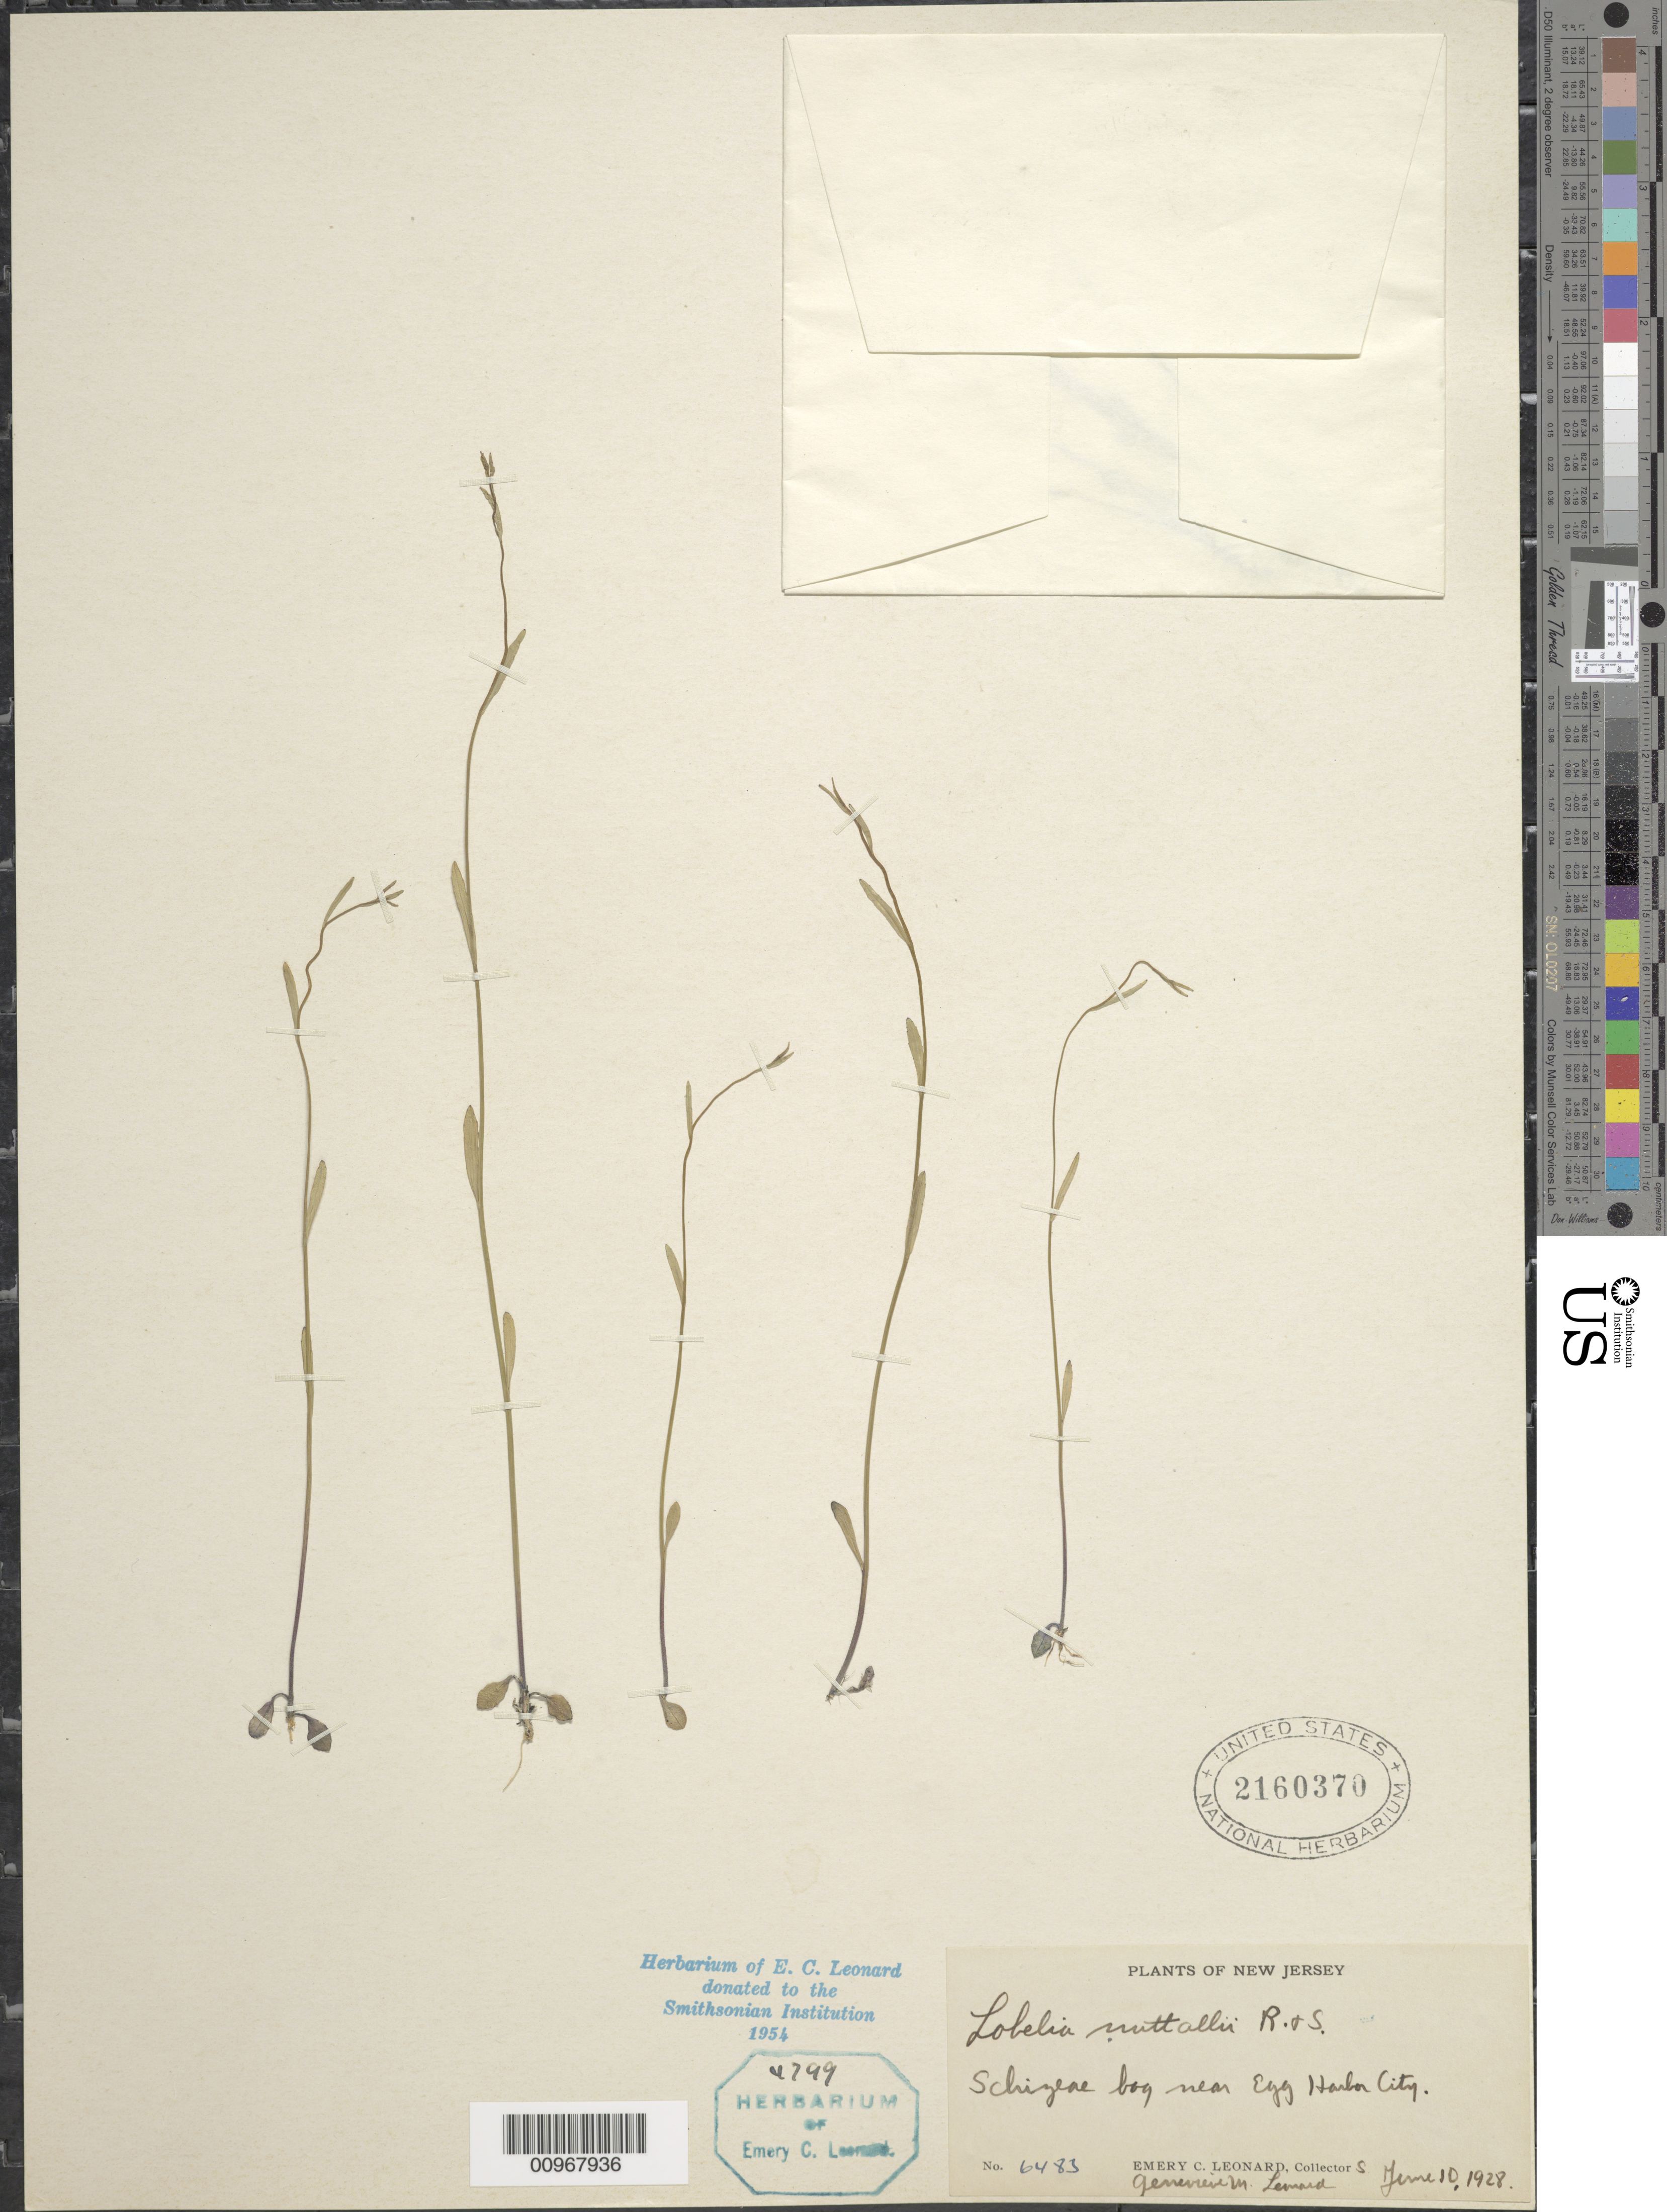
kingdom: Plantae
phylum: Tracheophyta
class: Magnoliopsida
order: Asterales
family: Campanulaceae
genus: Lobelia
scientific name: Lobelia nuttallii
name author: Schult.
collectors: E. C. Leonard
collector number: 6483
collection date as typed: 10 Jun 1928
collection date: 1928-06-10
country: United States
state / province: New Jersey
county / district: Atlantic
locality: Egg Harbor City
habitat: Schizeae bog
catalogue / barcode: US 2160370